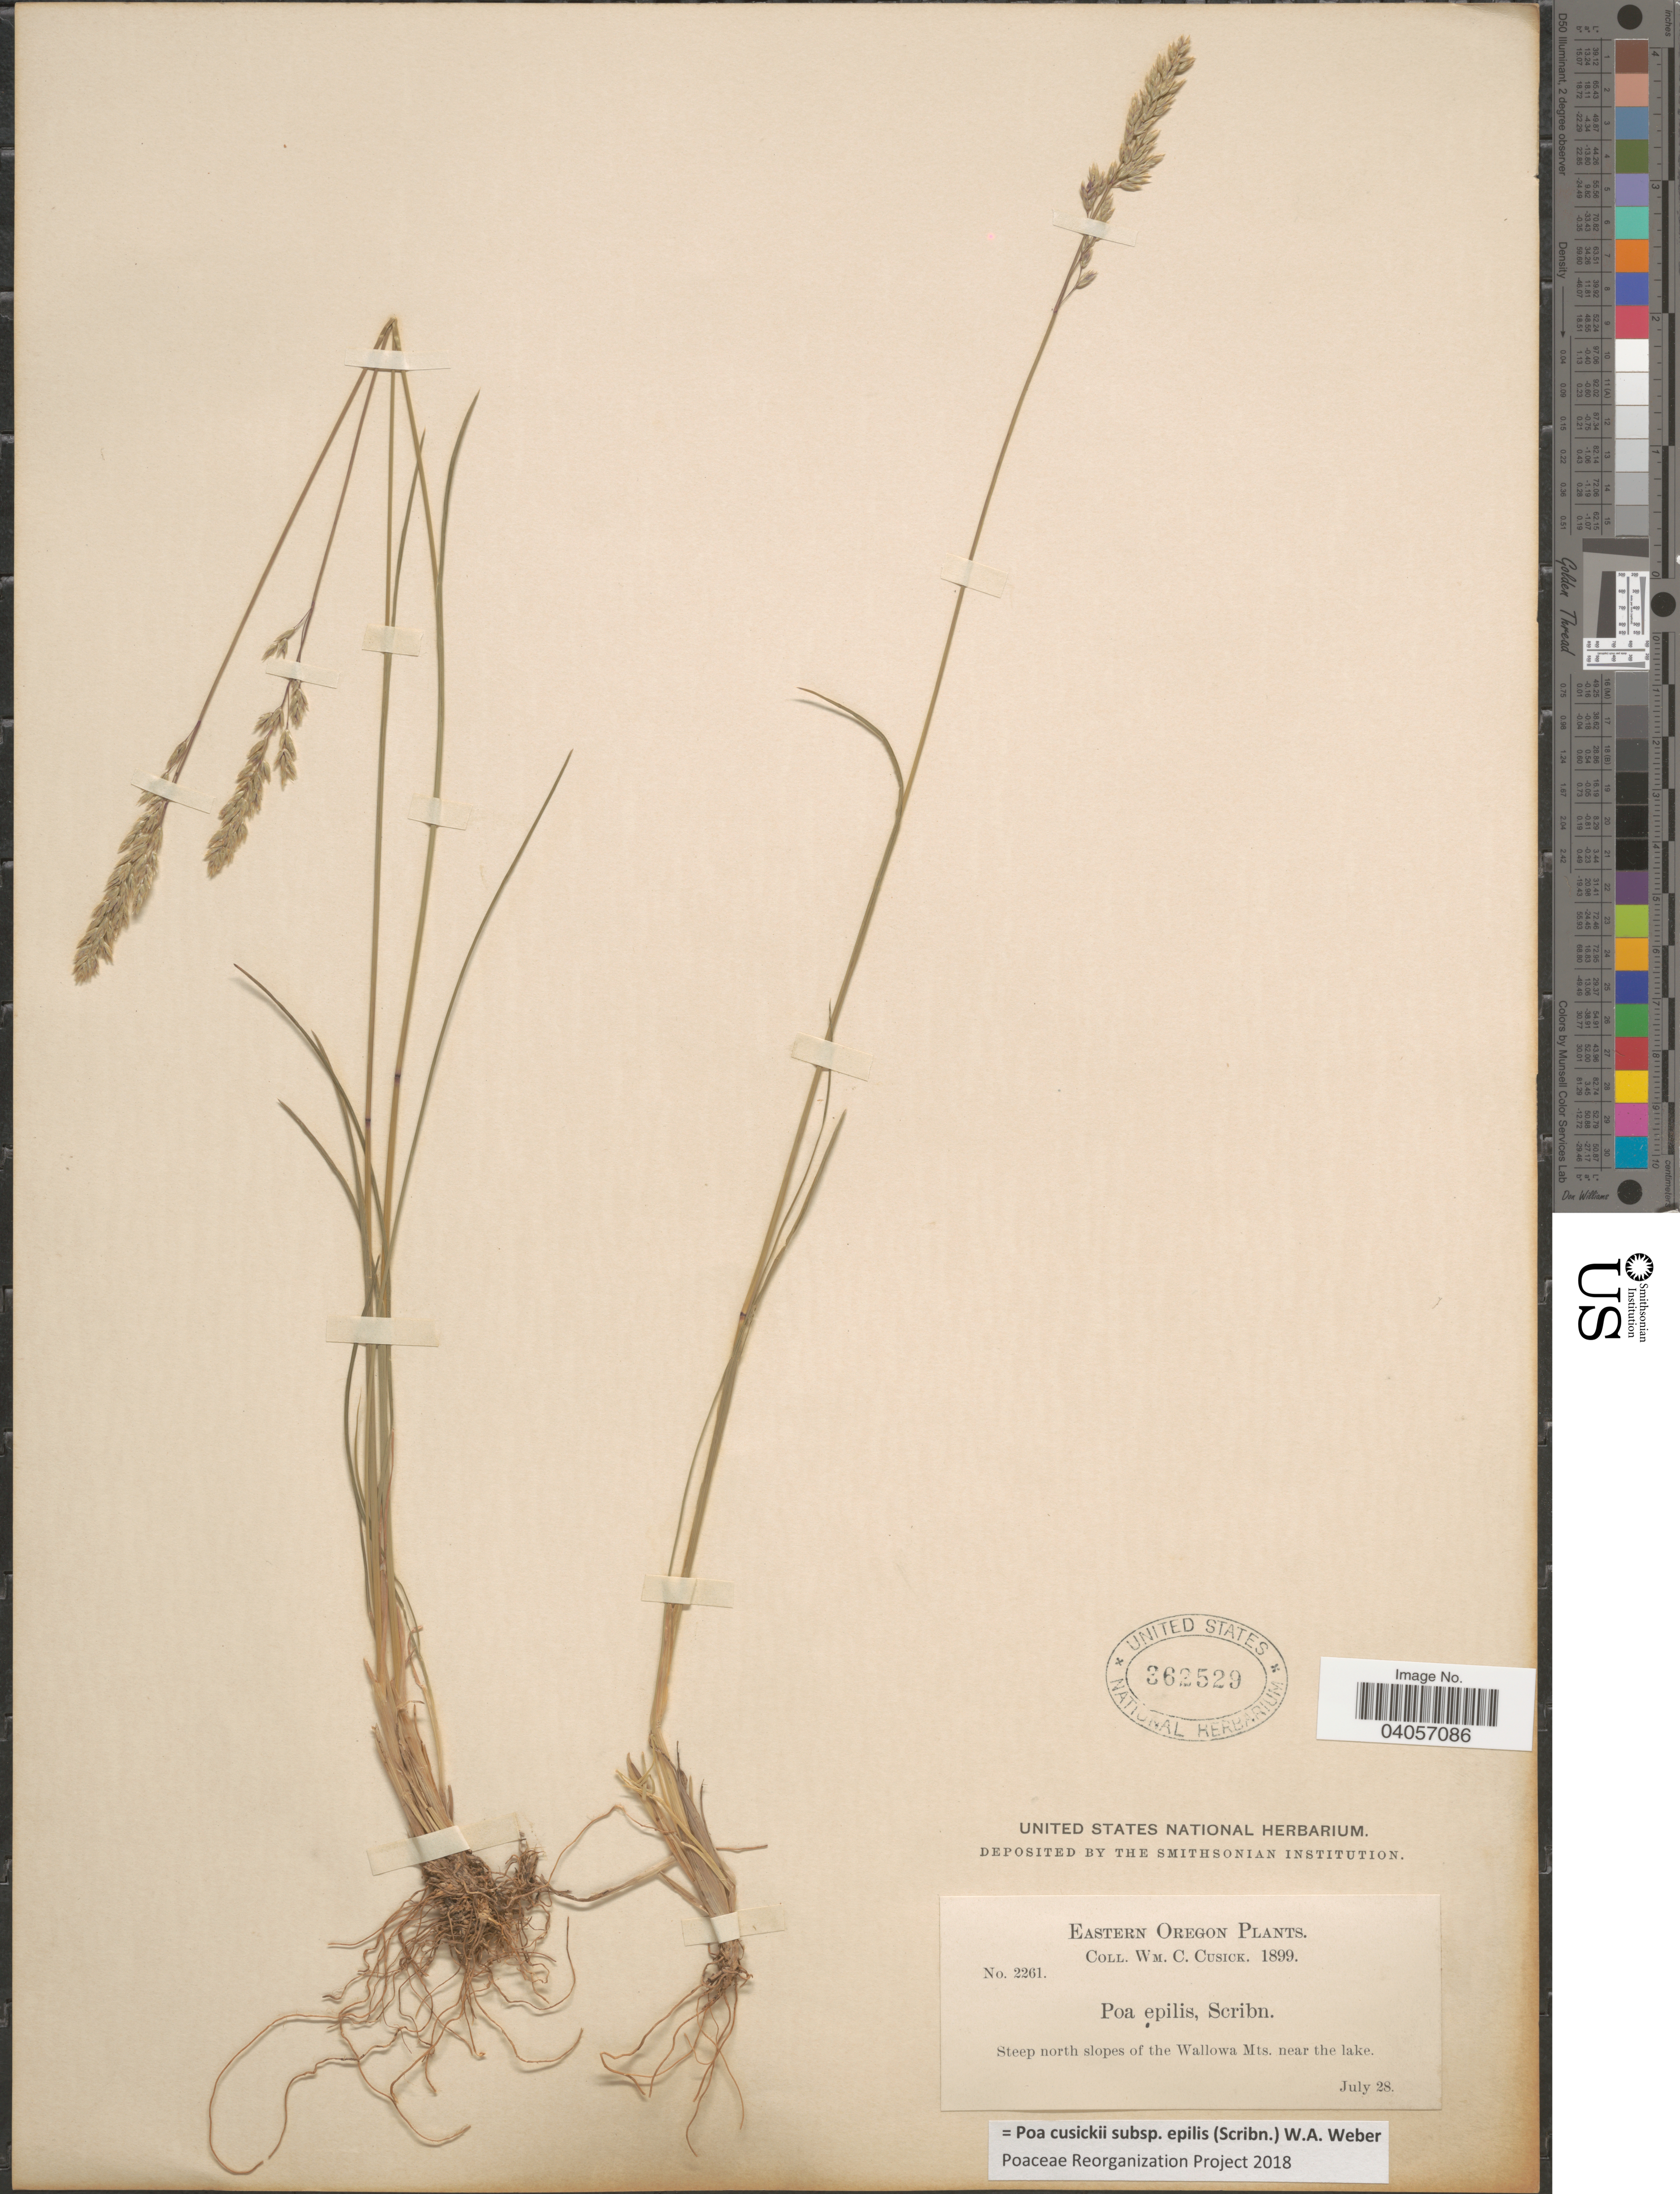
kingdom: Plantae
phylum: Tracheophyta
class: Liliopsida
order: Poales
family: Poaceae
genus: Poa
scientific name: Poa cusickii subsp. pallida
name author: Soreng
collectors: W. C. Cusick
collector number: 2261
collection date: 1899-07-28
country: United States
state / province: Oregon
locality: Eastern Oregon. Steep north slopes of the Wallowa Mts. near the lake.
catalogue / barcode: US 362529